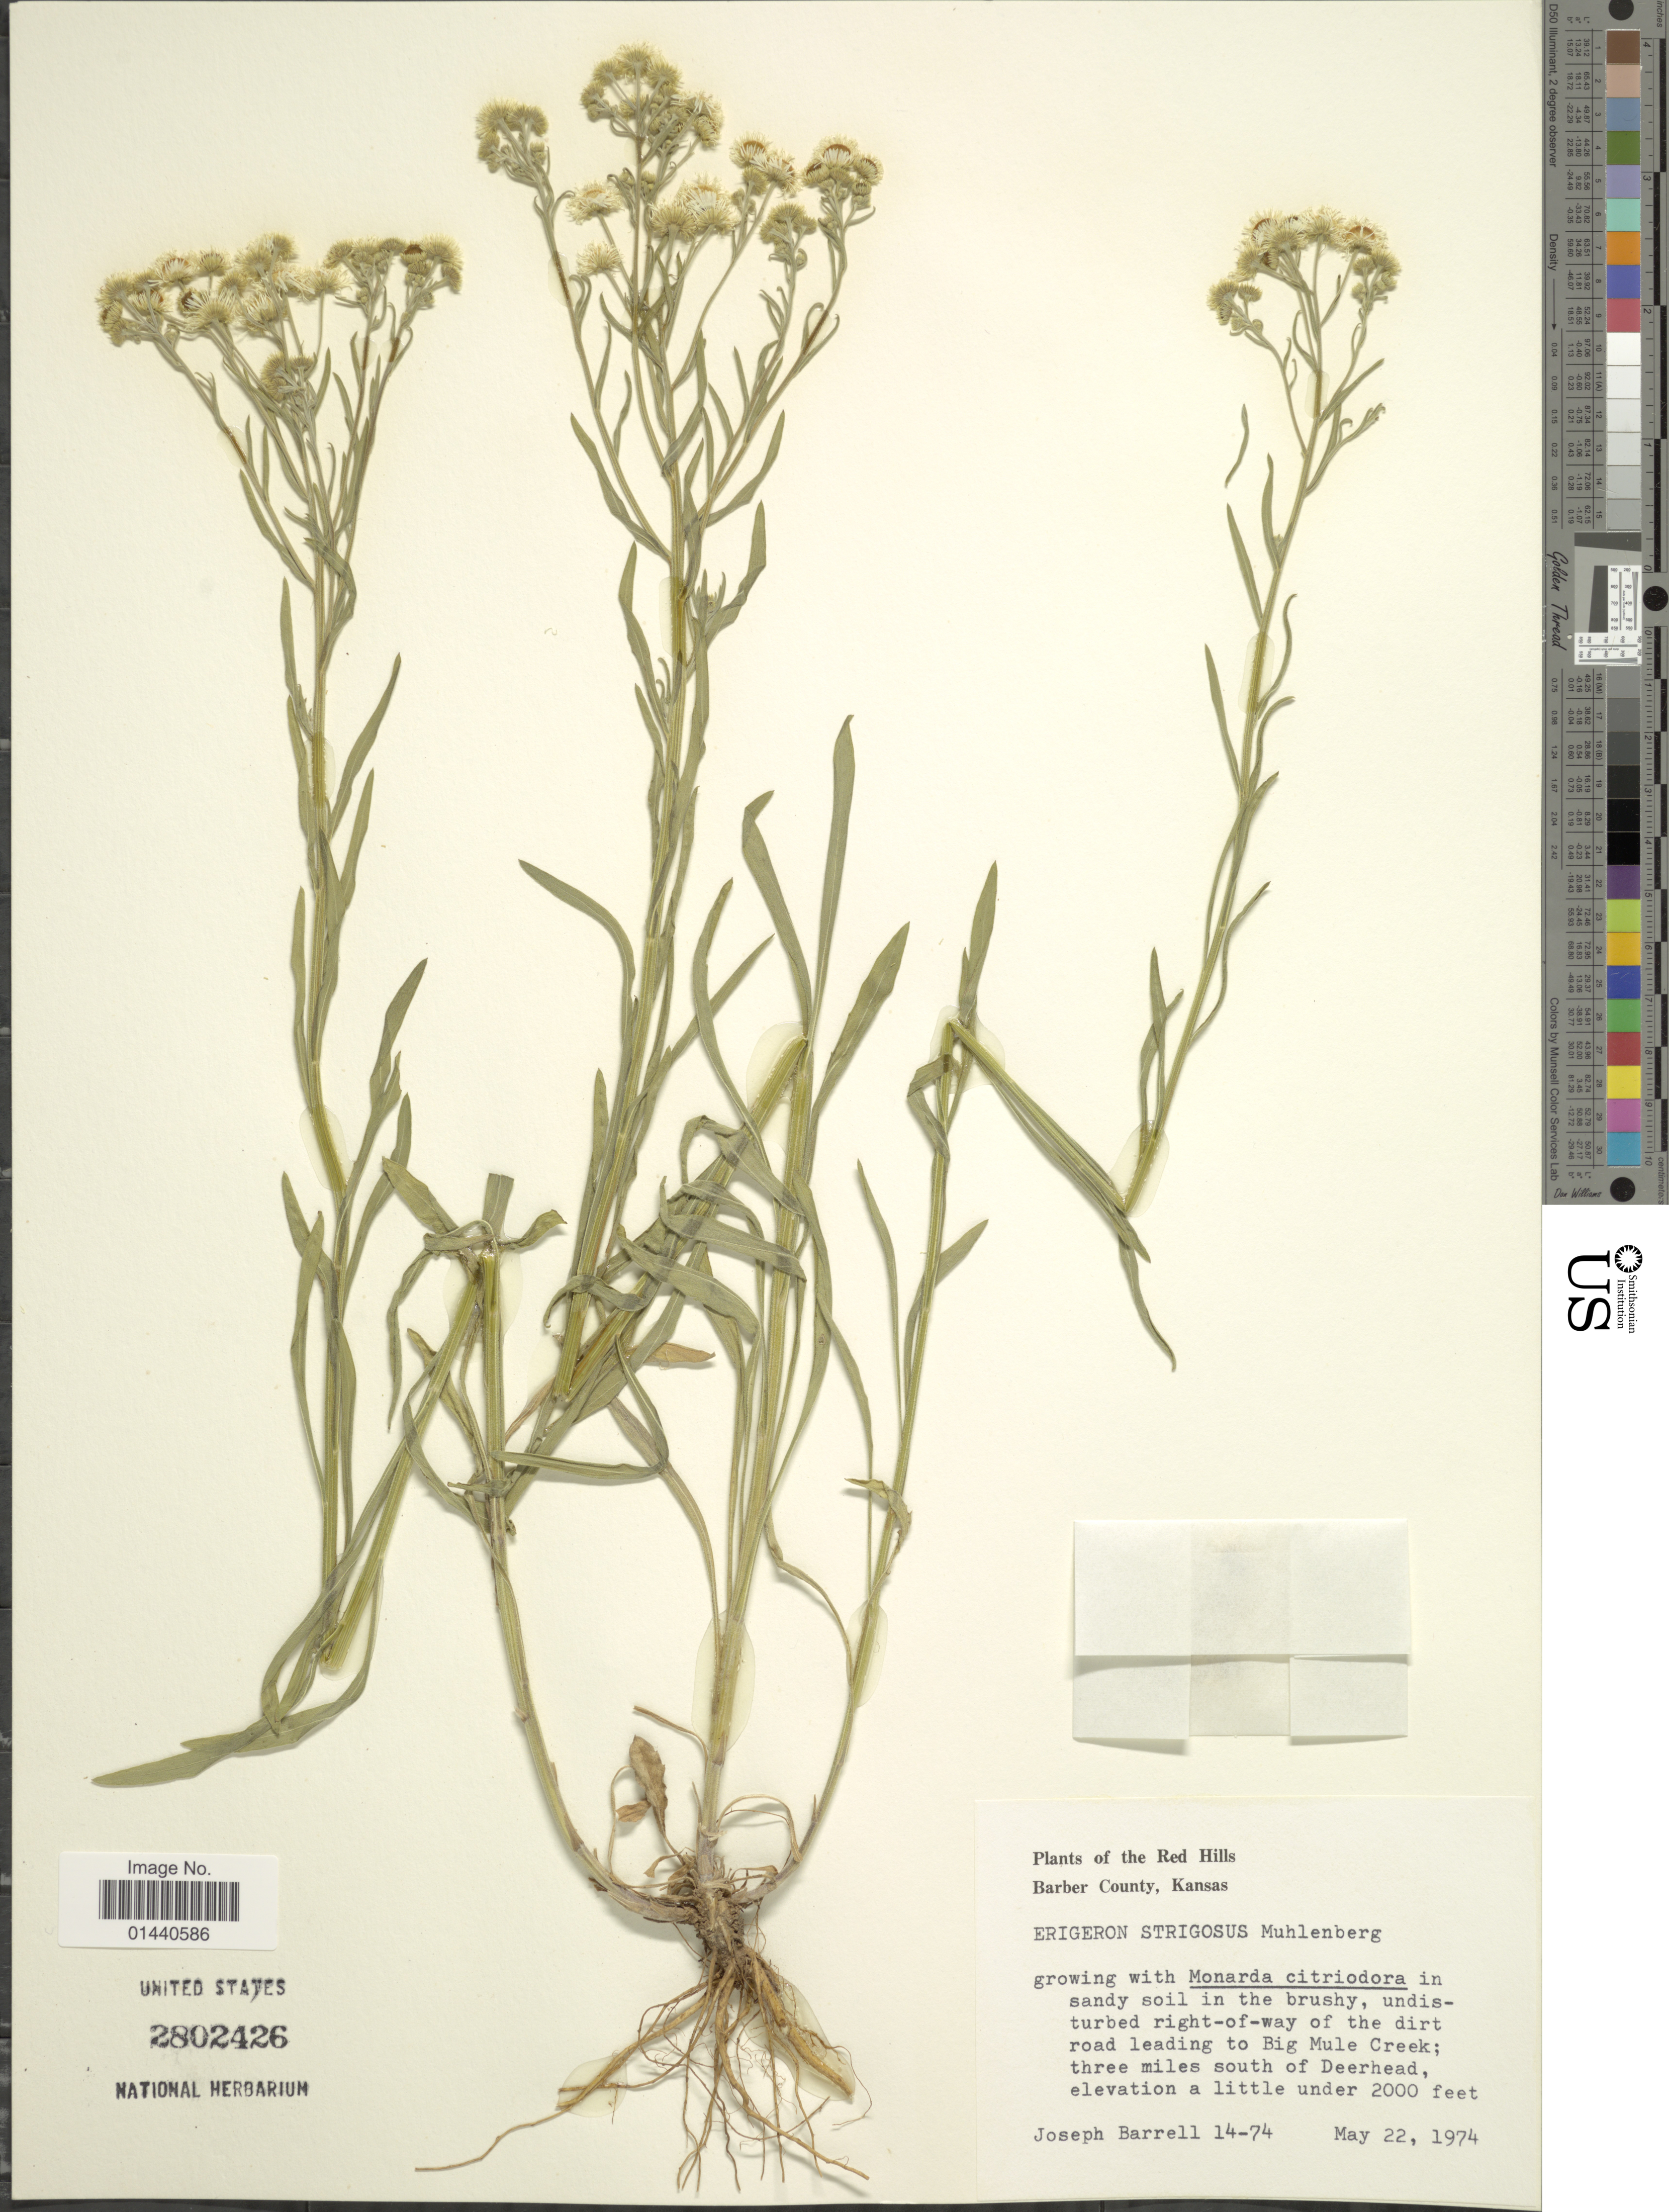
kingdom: Plantae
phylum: Tracheophyta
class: Magnoliopsida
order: Asterales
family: Asteraceae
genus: Erigeron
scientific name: Erigeron strigosus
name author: Muhl. ex Willd.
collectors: J. Barrell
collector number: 14-74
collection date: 1974-05-22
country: United States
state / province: Kansas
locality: The Red Hills Barber County. Right-of-way of the dirt road leading to Big Mule Creek; three miles south of Deerhead.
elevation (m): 610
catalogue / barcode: US 2802426